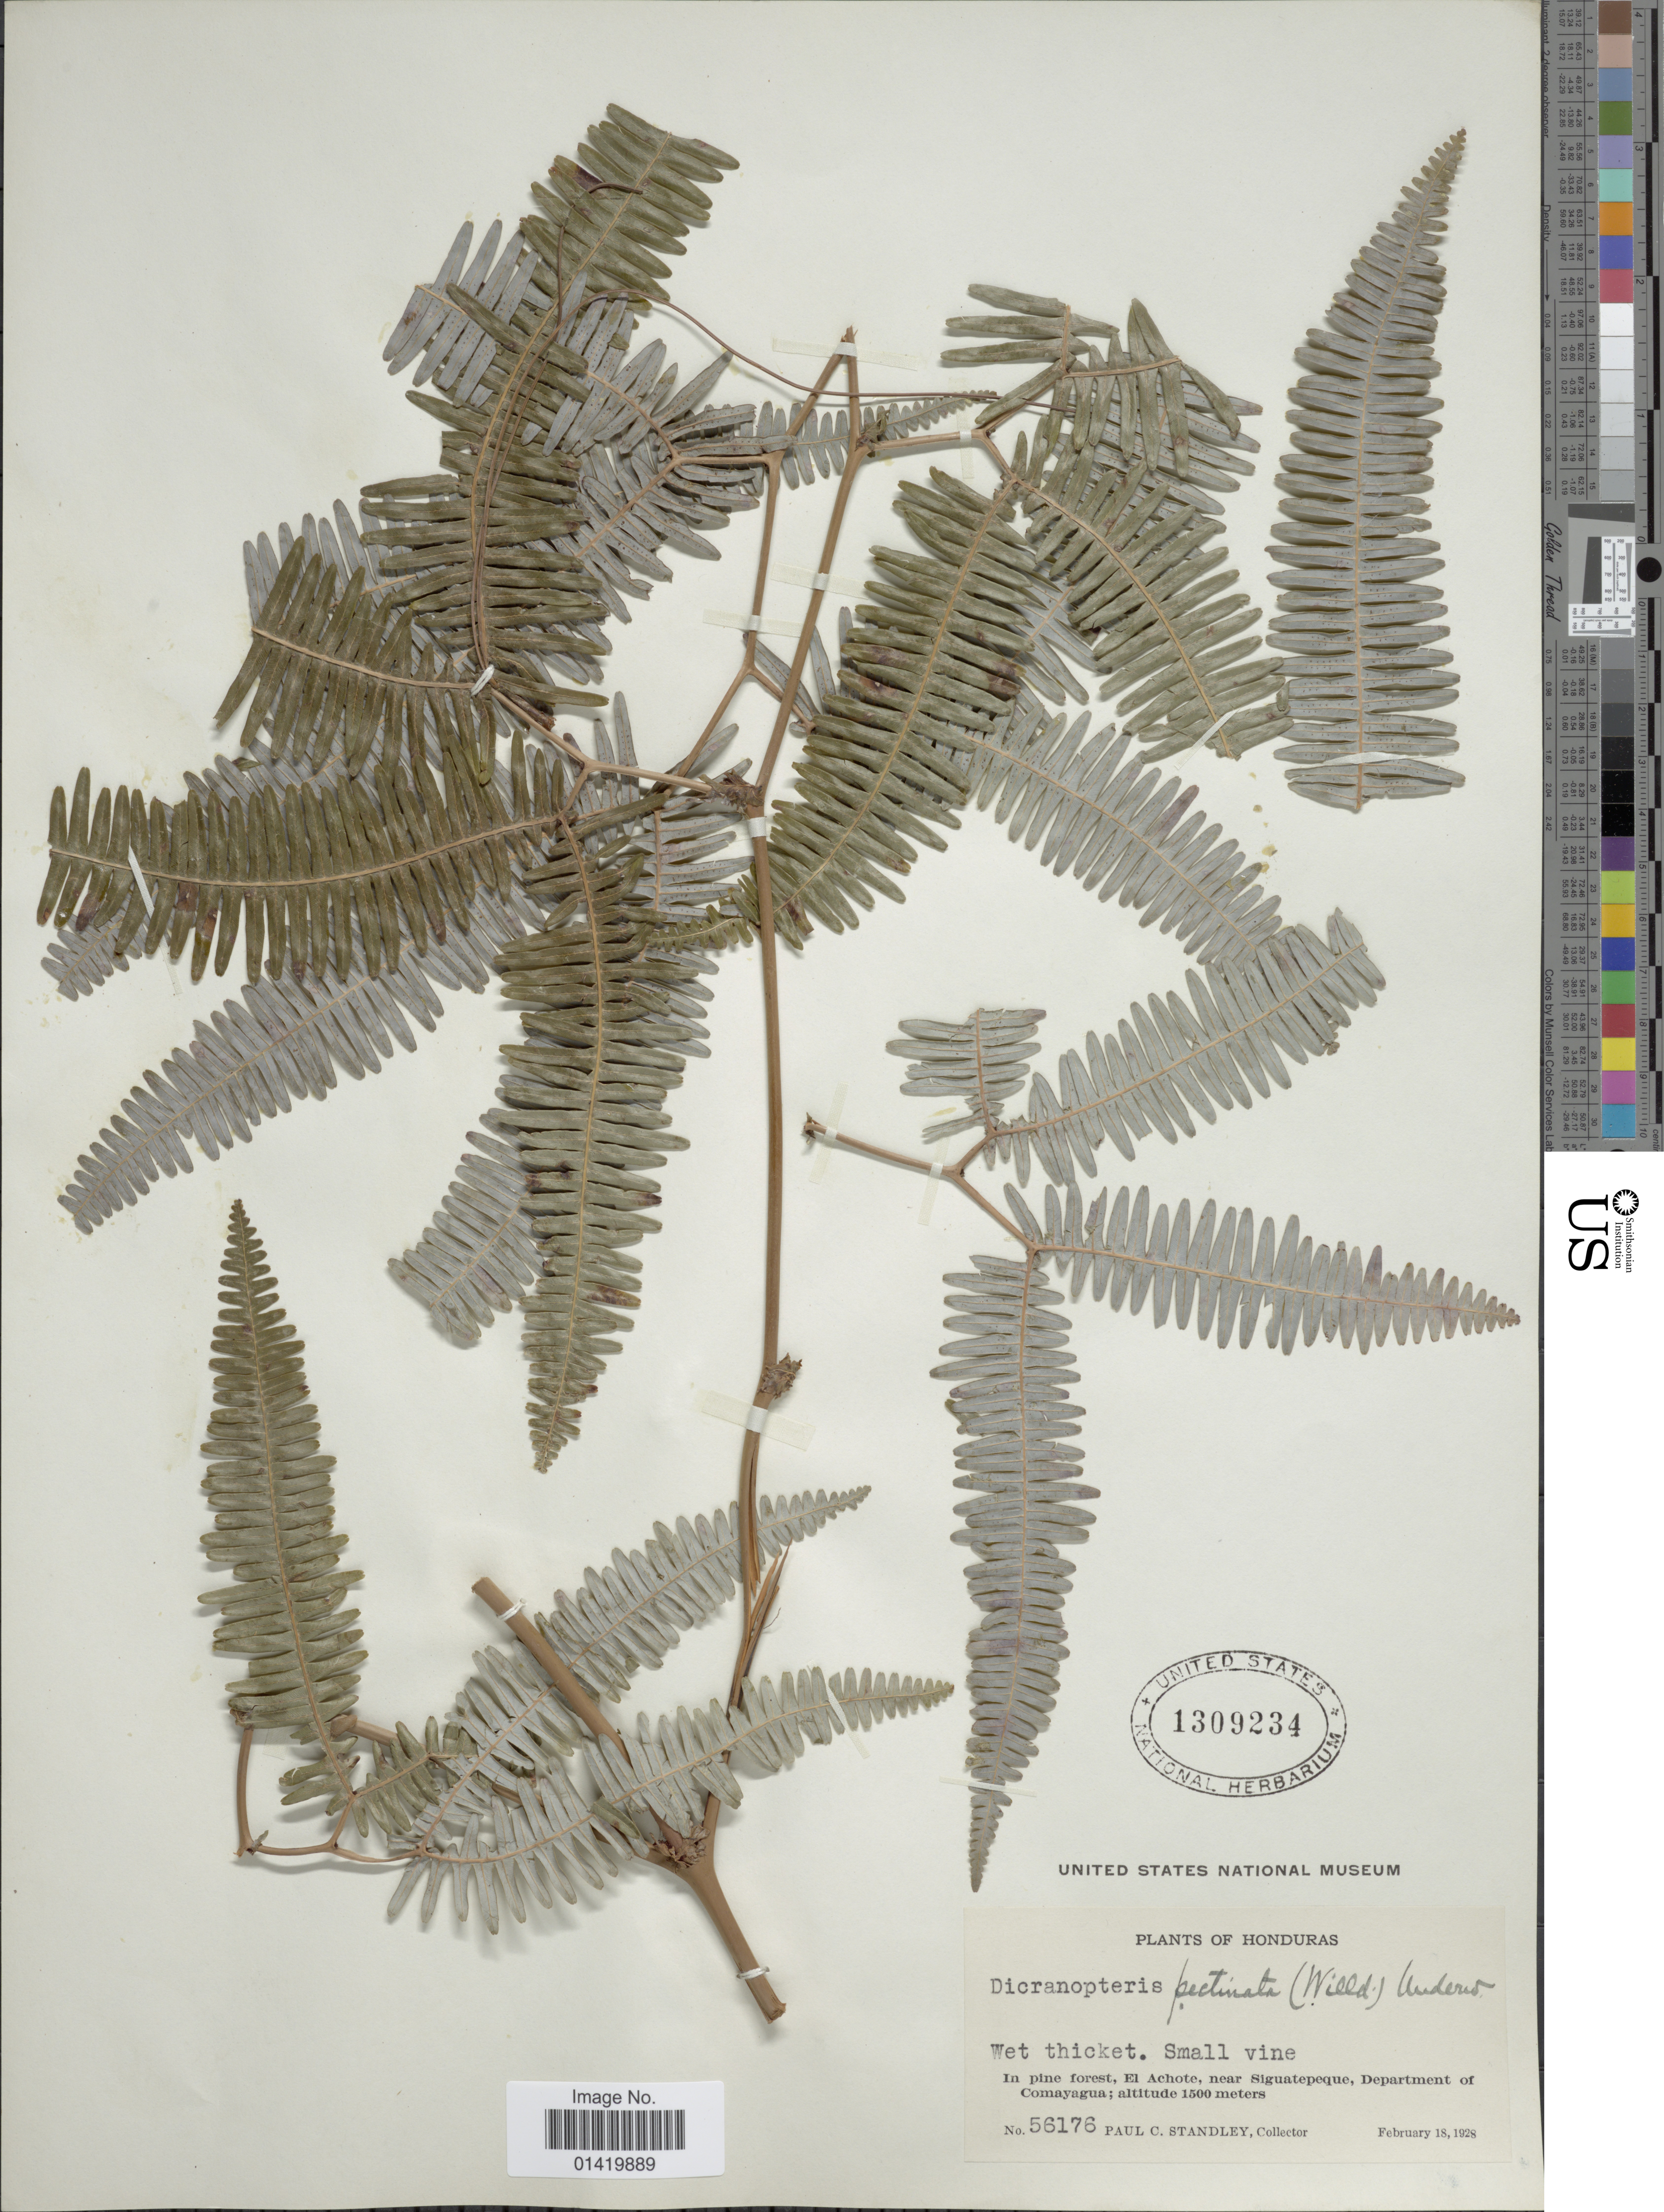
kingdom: Plantae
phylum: Tracheophyta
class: Polypodiopsida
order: Gleicheniales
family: Gleicheniaceae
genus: Gleichenella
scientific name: Gleichenella pectinata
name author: (Willd.) Ching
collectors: P. C. Standley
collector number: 56176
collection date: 1928-02-18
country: Honduras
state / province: Comayagua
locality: In pine forest El Achote, near Siguatepeque,Department of Comayagua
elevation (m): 1500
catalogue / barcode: US 1309234